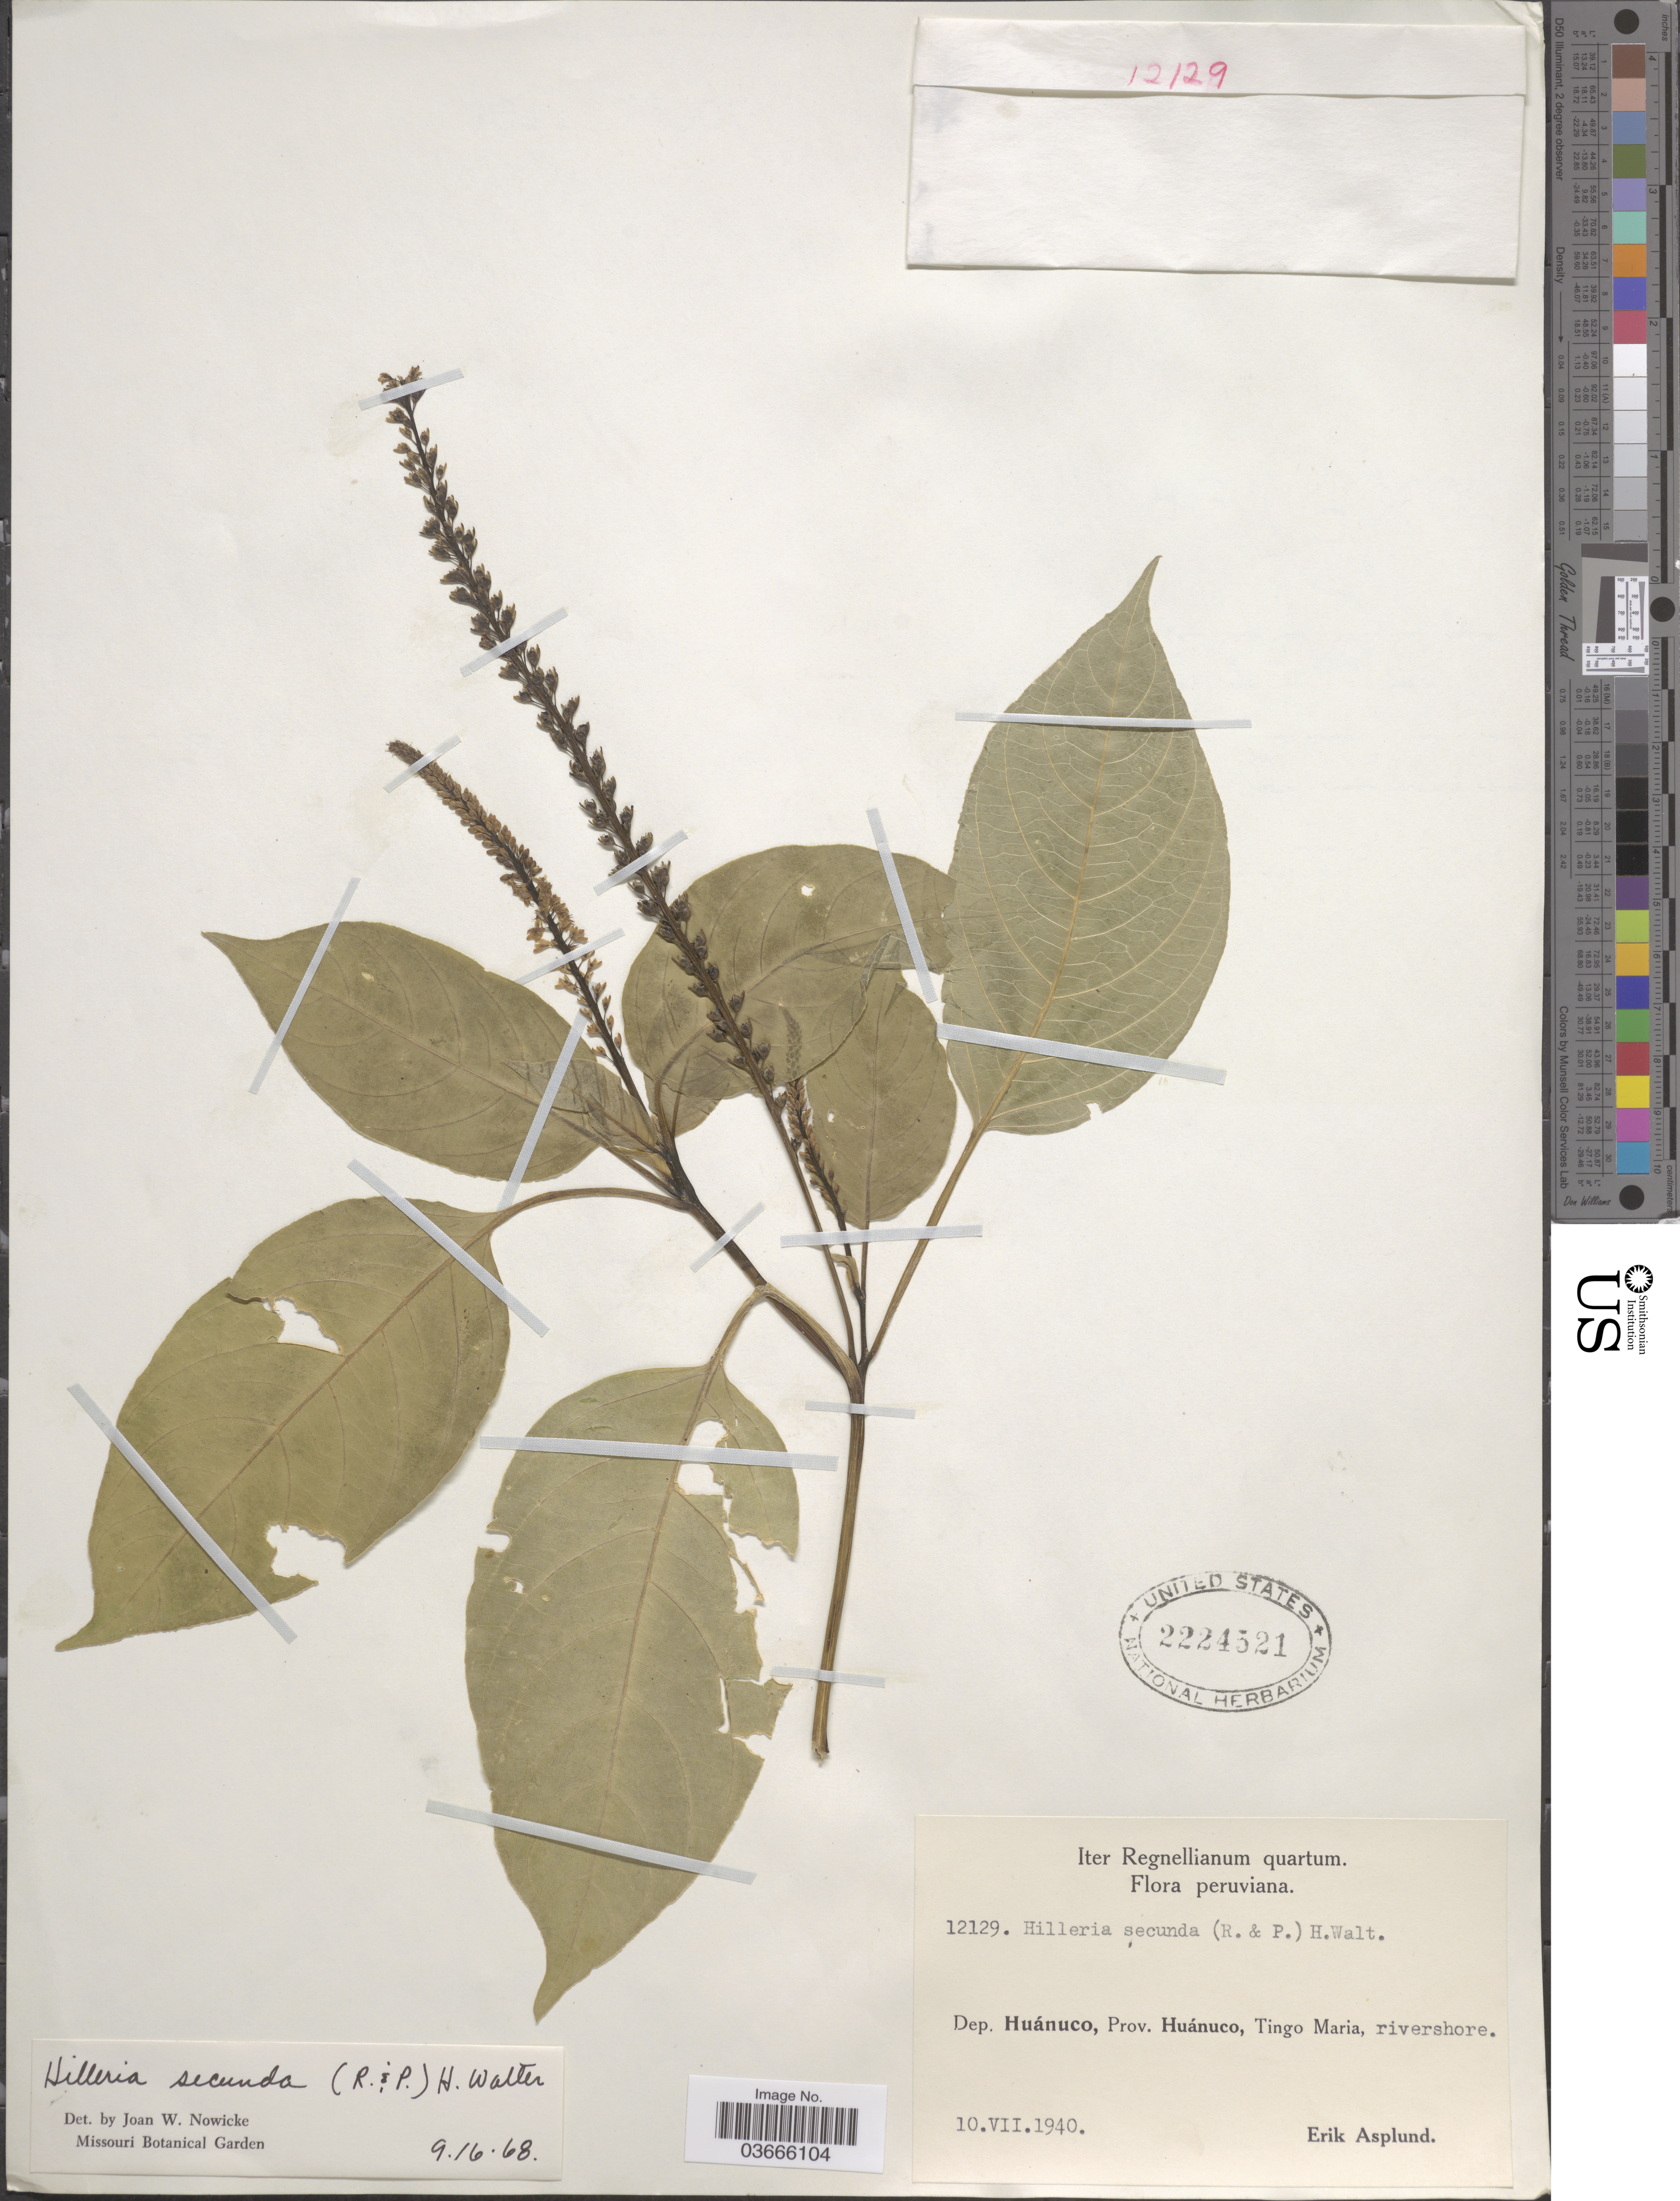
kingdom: Plantae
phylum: Tracheophyta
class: Magnoliopsida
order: Caryophyllales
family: Phytolaccaceae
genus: Hilleria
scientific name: Hilleria secunda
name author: (Ruiz & Pav.) H. Walter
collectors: E. Asplund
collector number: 12129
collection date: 1940-07-10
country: Peru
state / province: Huánuco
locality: Dep. Huánuco, Prov. Huánuco, Tingo Maria, rivershore.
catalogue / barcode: US 2224521